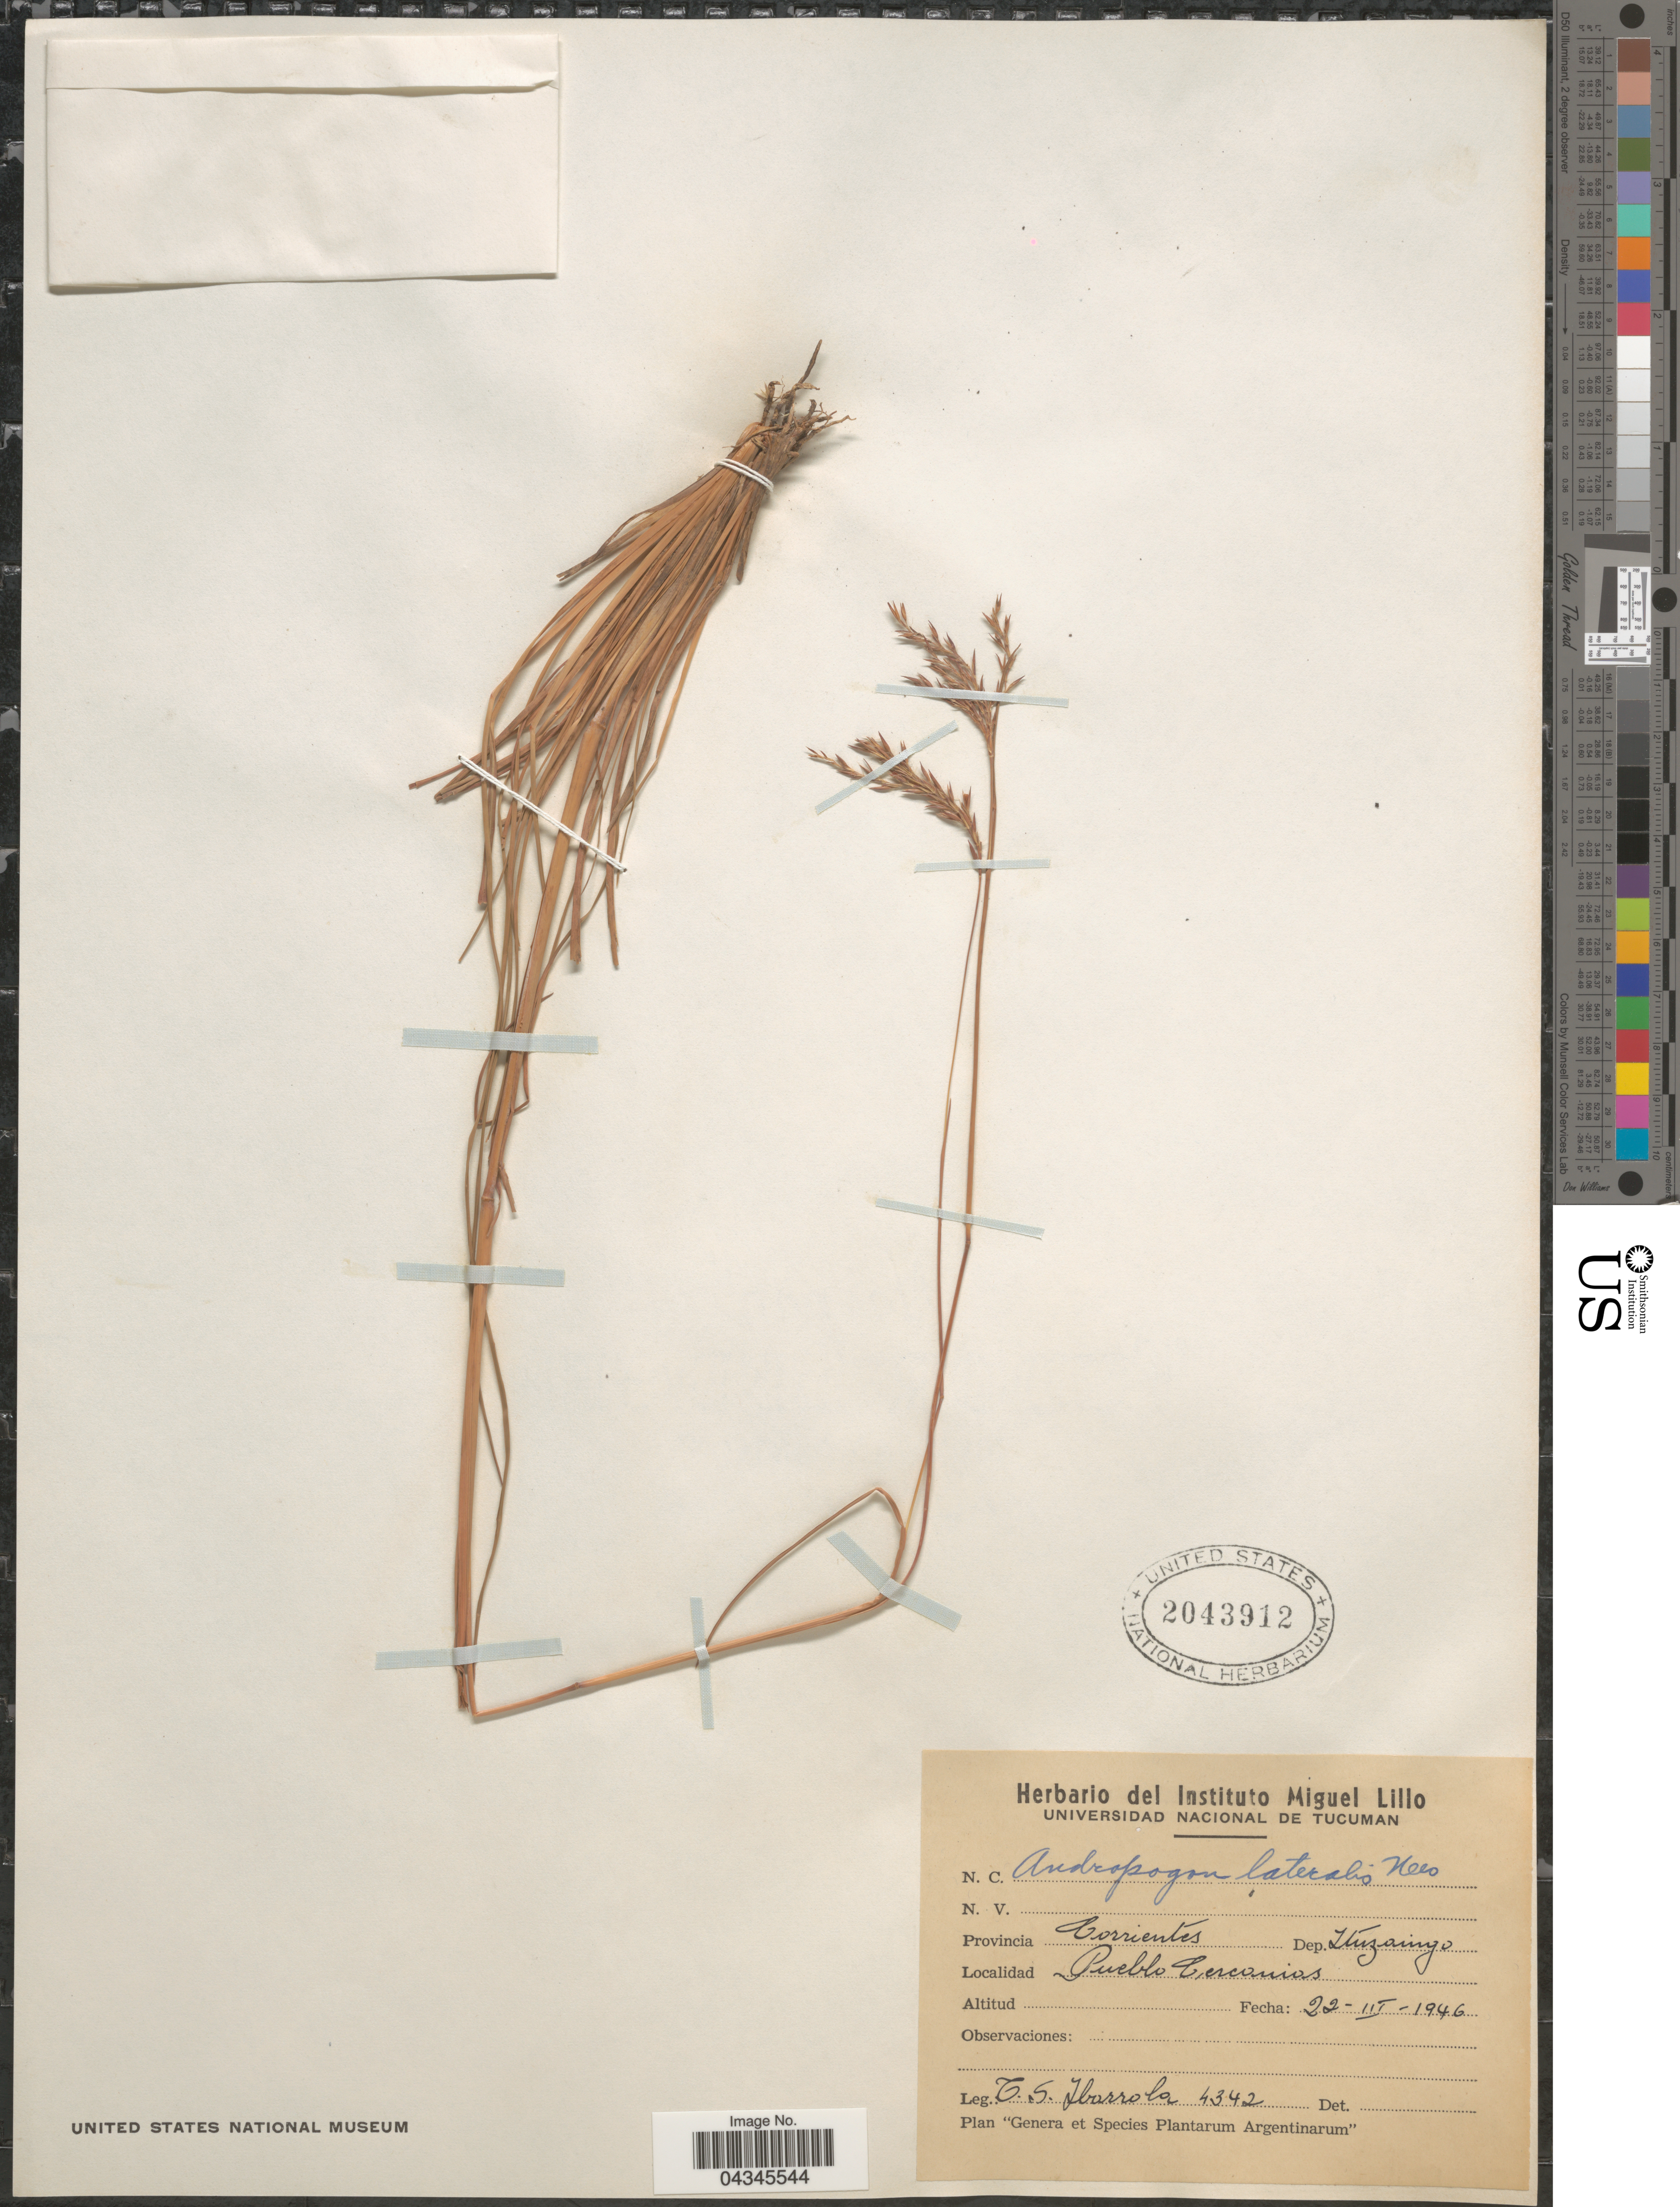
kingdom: Plantae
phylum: Tracheophyta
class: Liliopsida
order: Poales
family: Poaceae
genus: Andropogon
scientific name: Andropogon lateralis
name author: Nees in Mart.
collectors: T. Ibarrola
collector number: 4342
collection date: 1946-03-22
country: Argentina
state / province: Corrientes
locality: Dep. Ituzaingo. Pueblo Cercanias.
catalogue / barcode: US 2043912